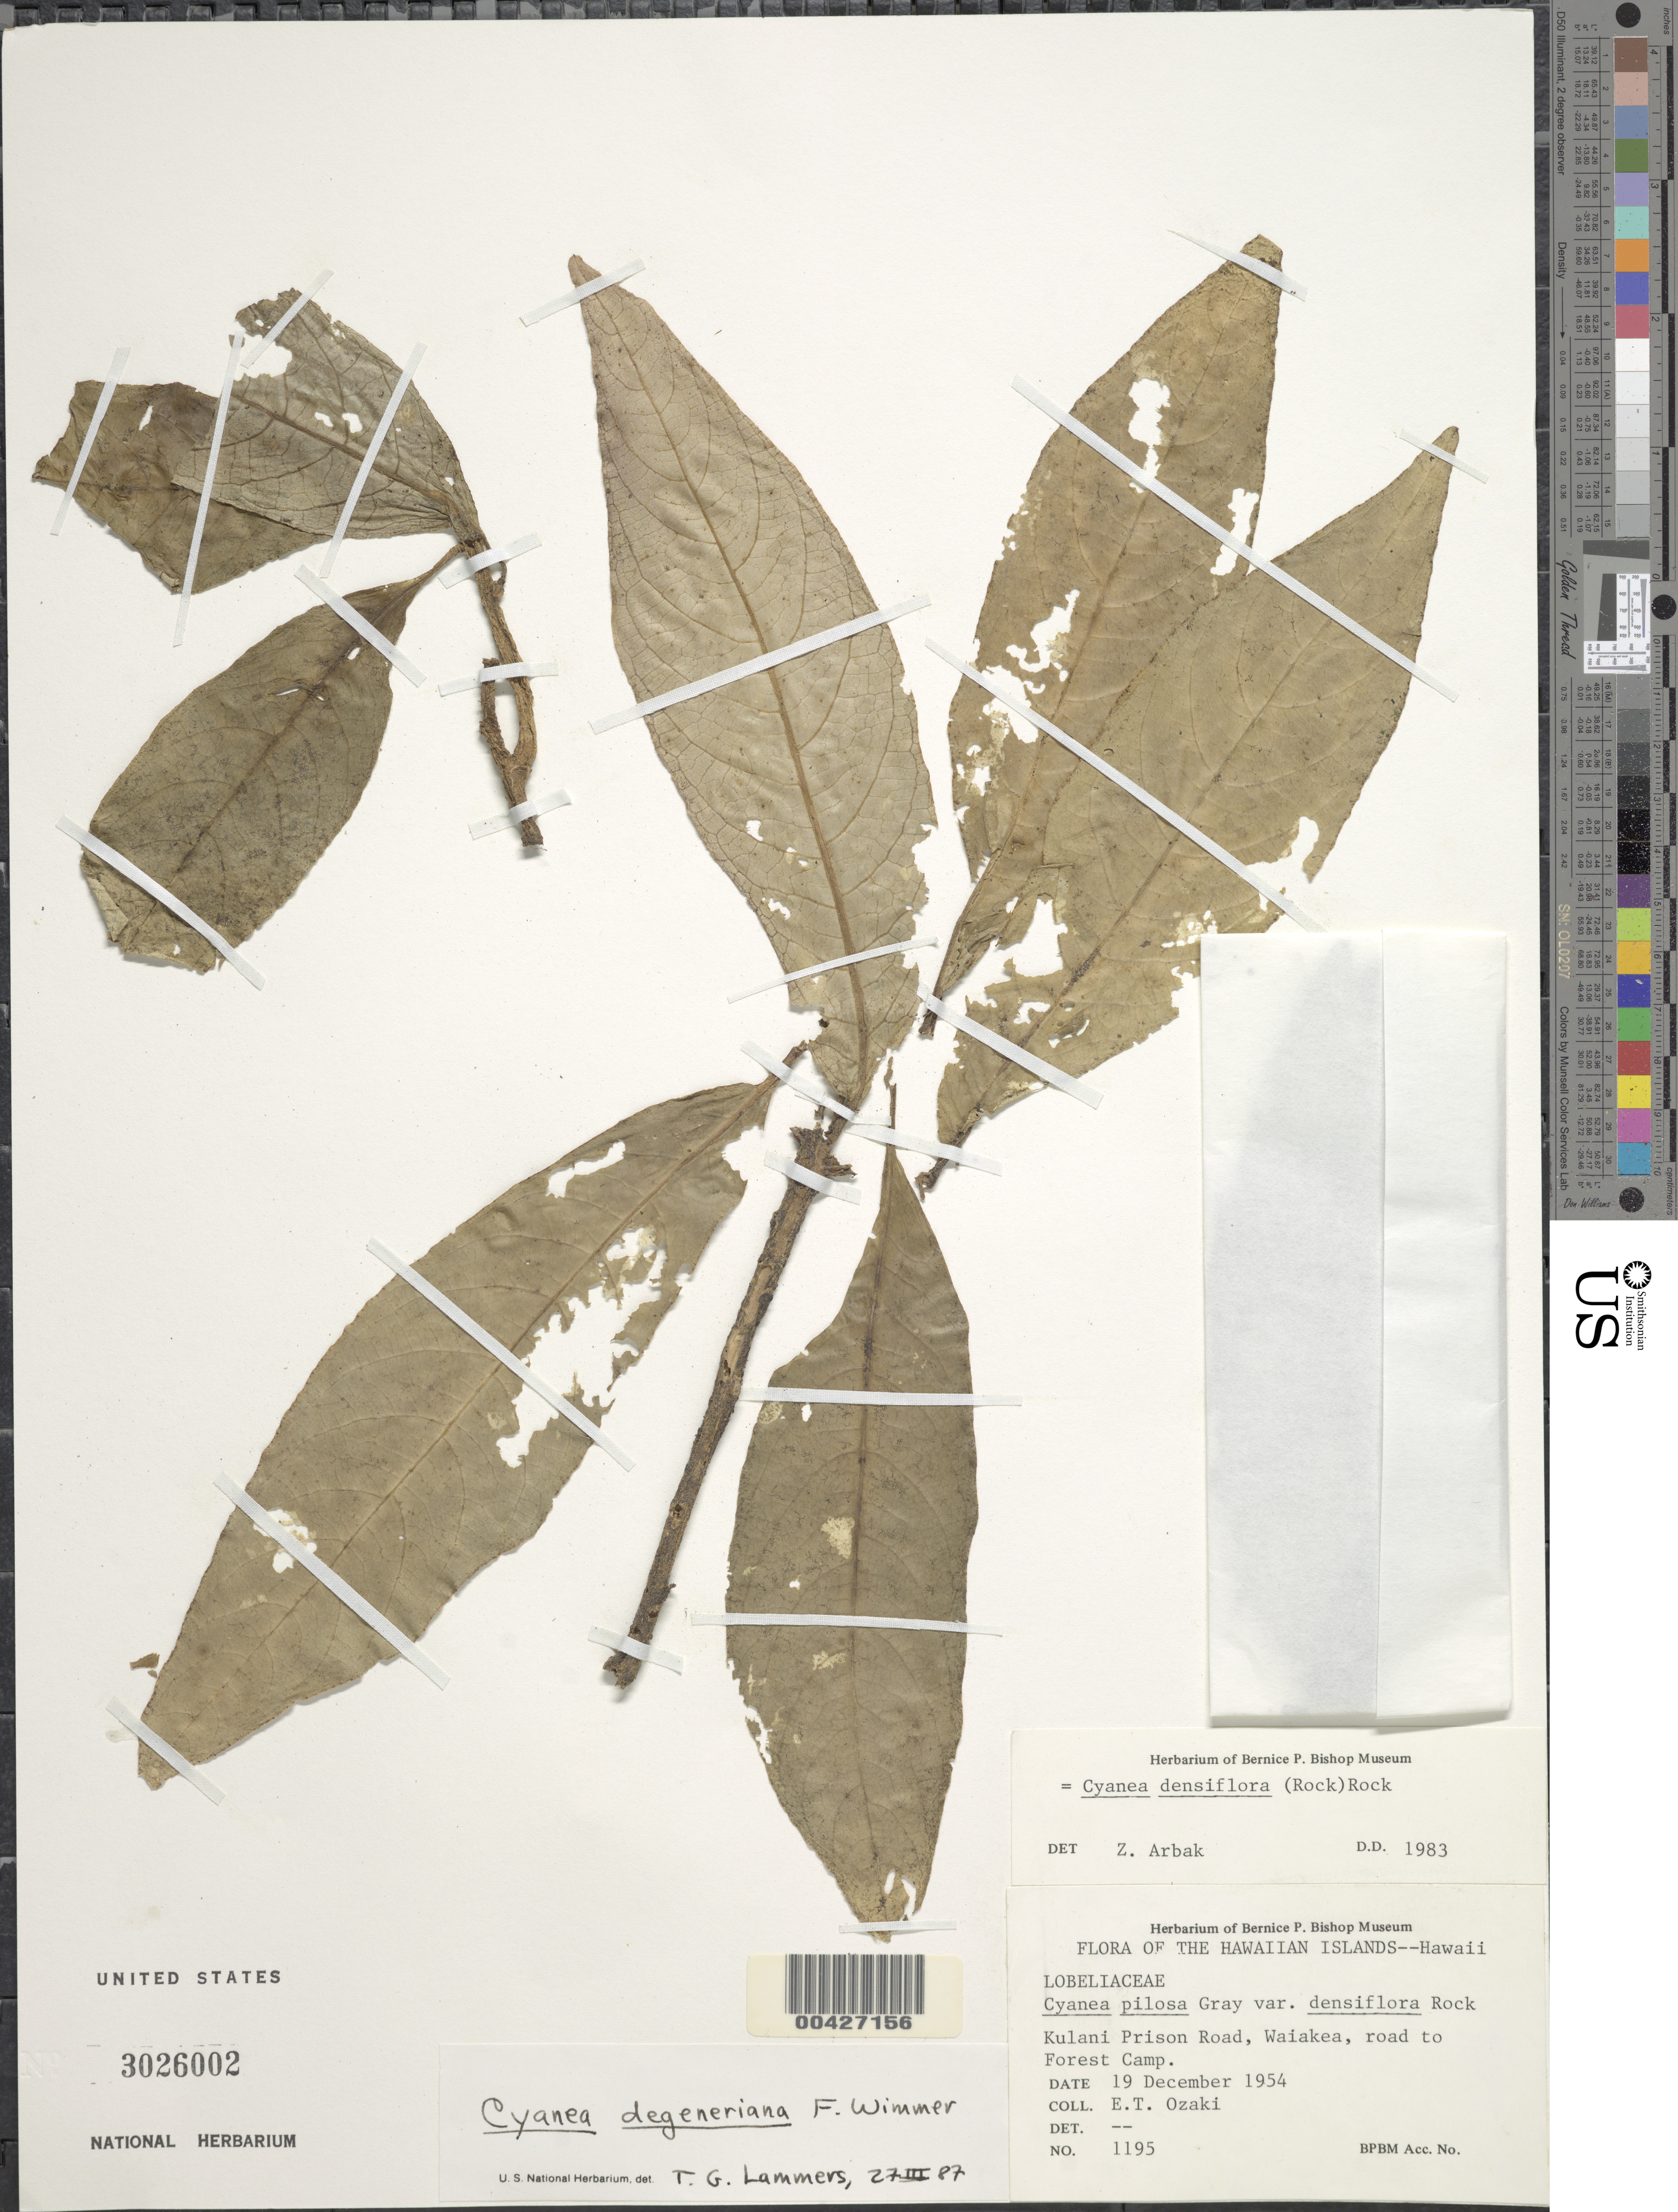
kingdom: Plantae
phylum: Tracheophyta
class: Magnoliopsida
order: Asterales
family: Campanulaceae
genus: Cyanea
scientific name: Cyanea degeneriana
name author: E. Wimm.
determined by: Wagner, W. L., (BOT), Smithsonian Institution - National Museum of Natural History (UNITED STATES)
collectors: E. Ozaki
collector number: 1195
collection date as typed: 19 Dec 1954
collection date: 1954-12-19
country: United States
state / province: Hawaii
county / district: Hawaii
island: Hawaii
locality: Kulani Prison Road, Waiakea, road to Forest Camp.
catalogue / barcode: US 3026002